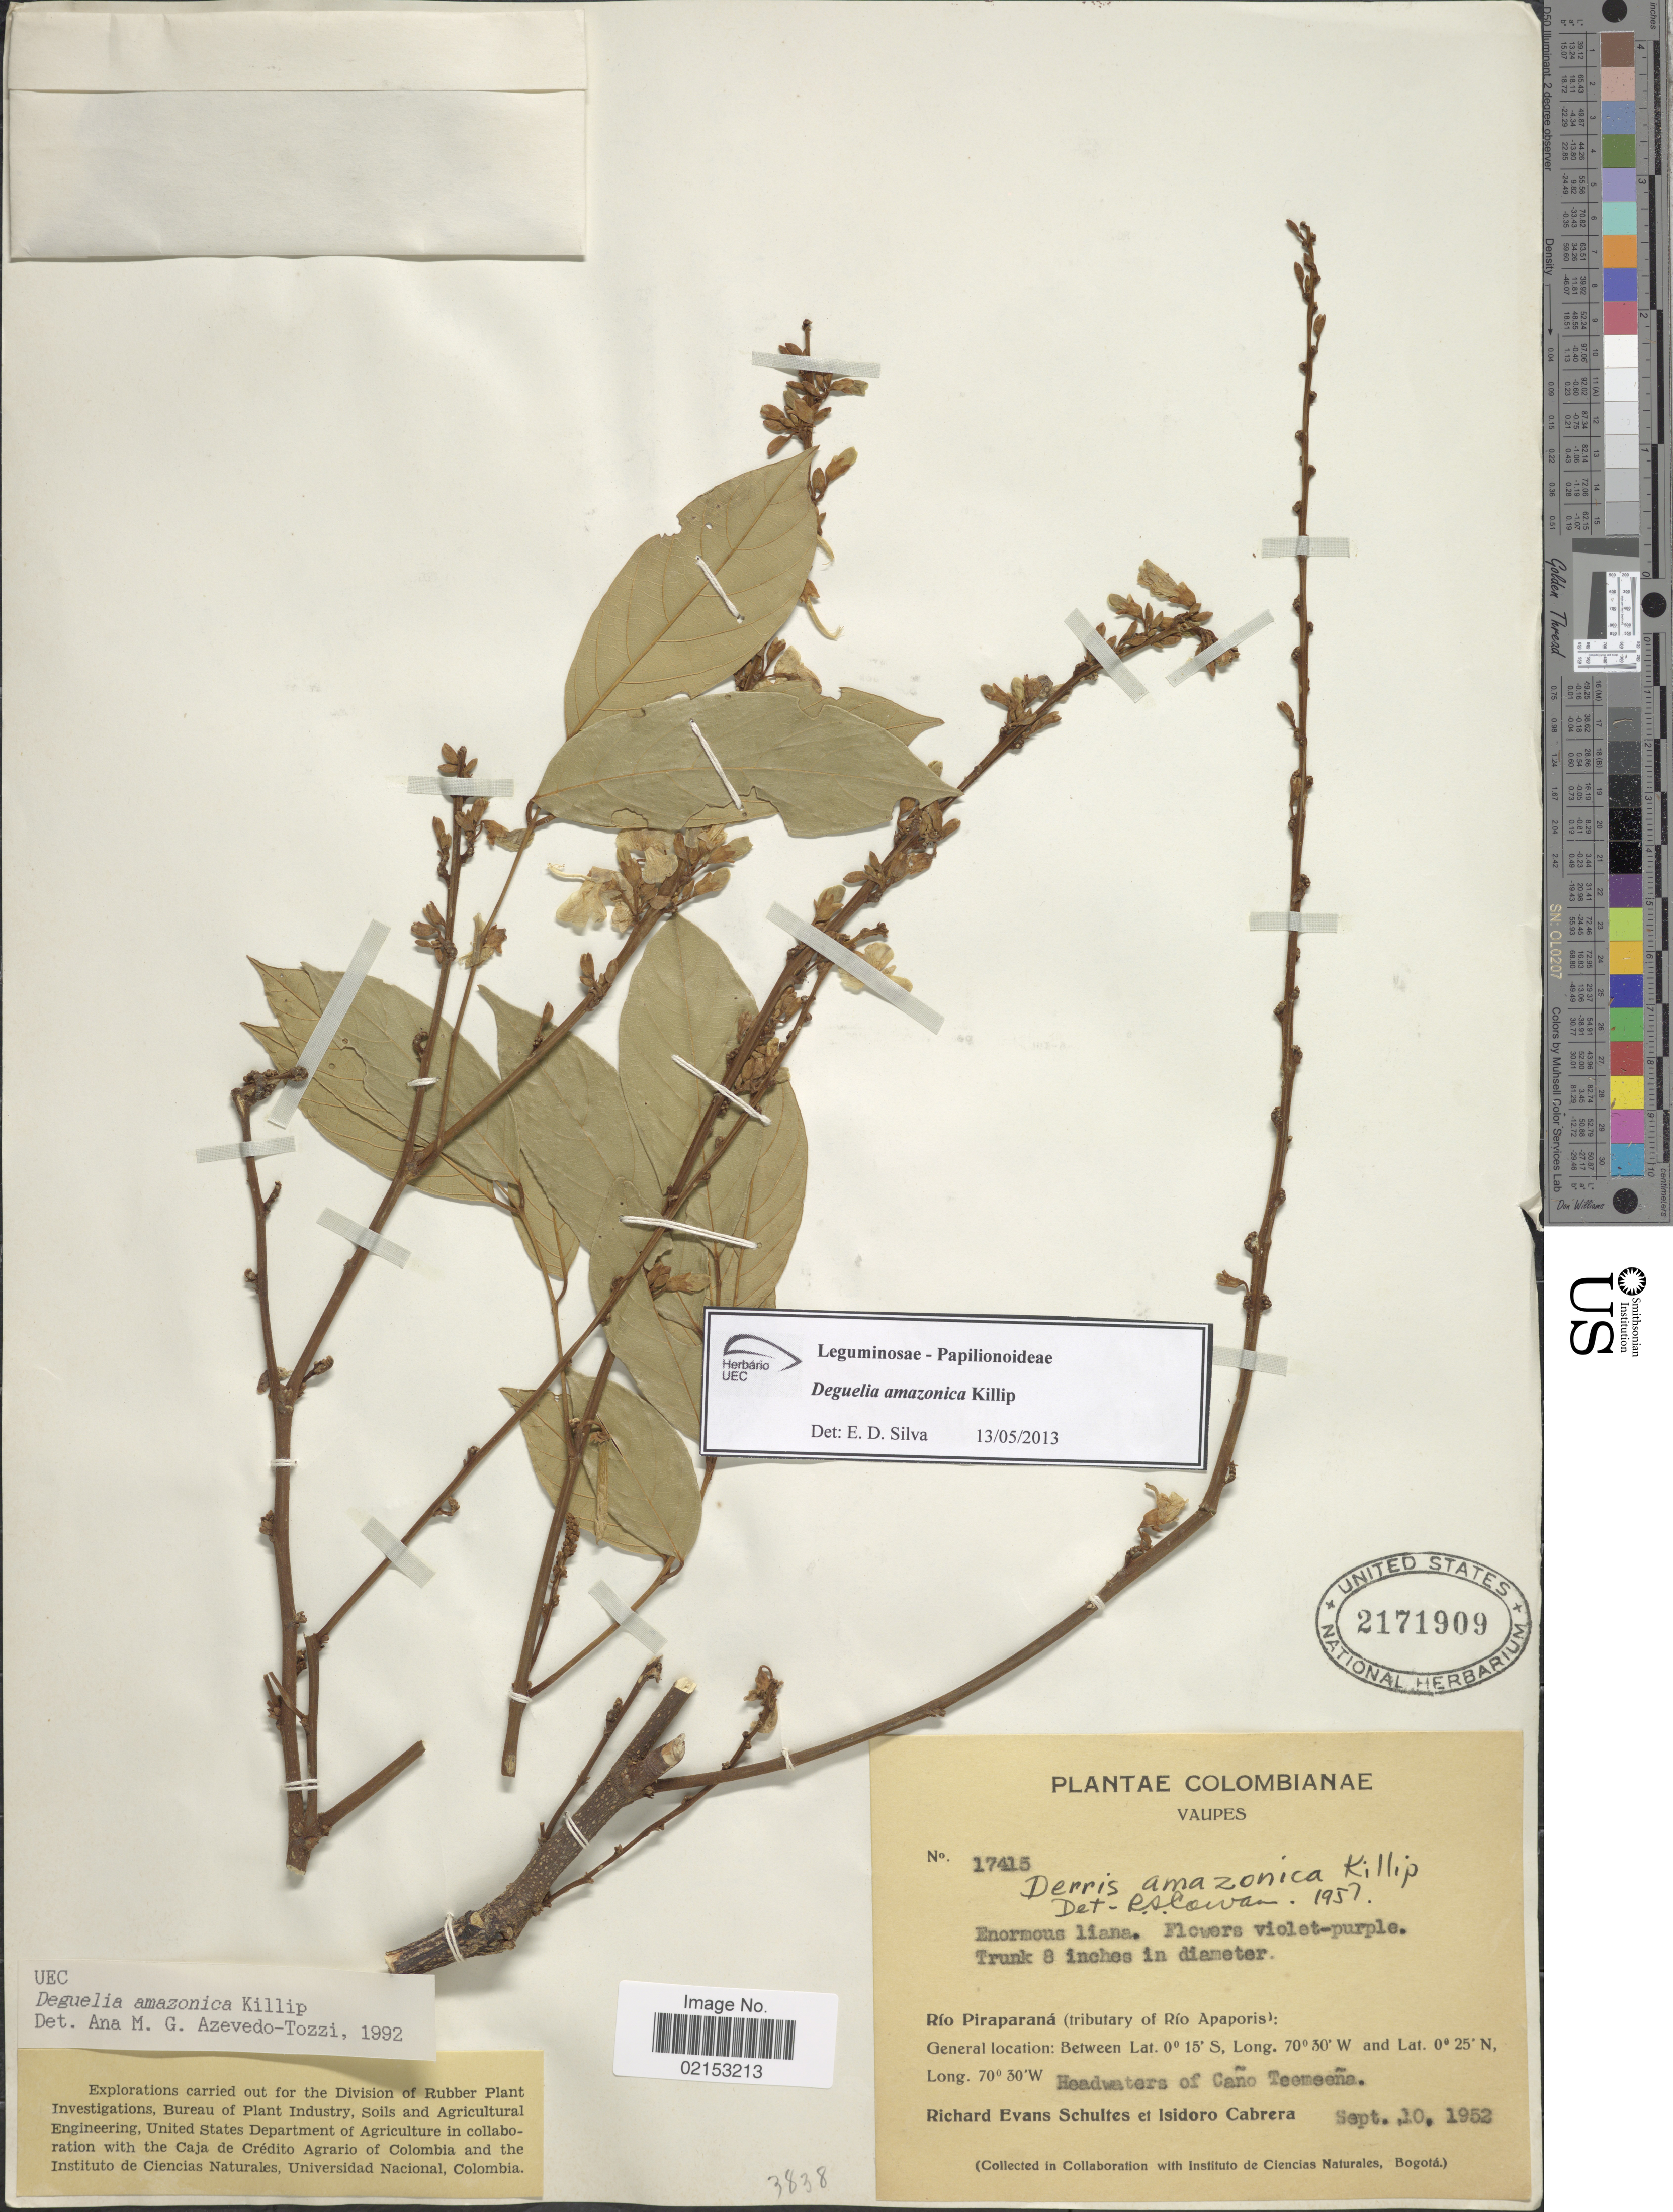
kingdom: Plantae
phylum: Tracheophyta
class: Magnoliopsida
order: Fabales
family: Fabaceae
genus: Deguelia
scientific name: Deguelia amazonica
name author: Killip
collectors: R. E. Schultes & I. Cabrera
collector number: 17415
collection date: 1952-09-10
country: Colombia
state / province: Vaupés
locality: Colombianae, Rio Piraparana (tributary of Rio Apaporis), Headwaters of Cano Teemeena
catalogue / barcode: US 2171909